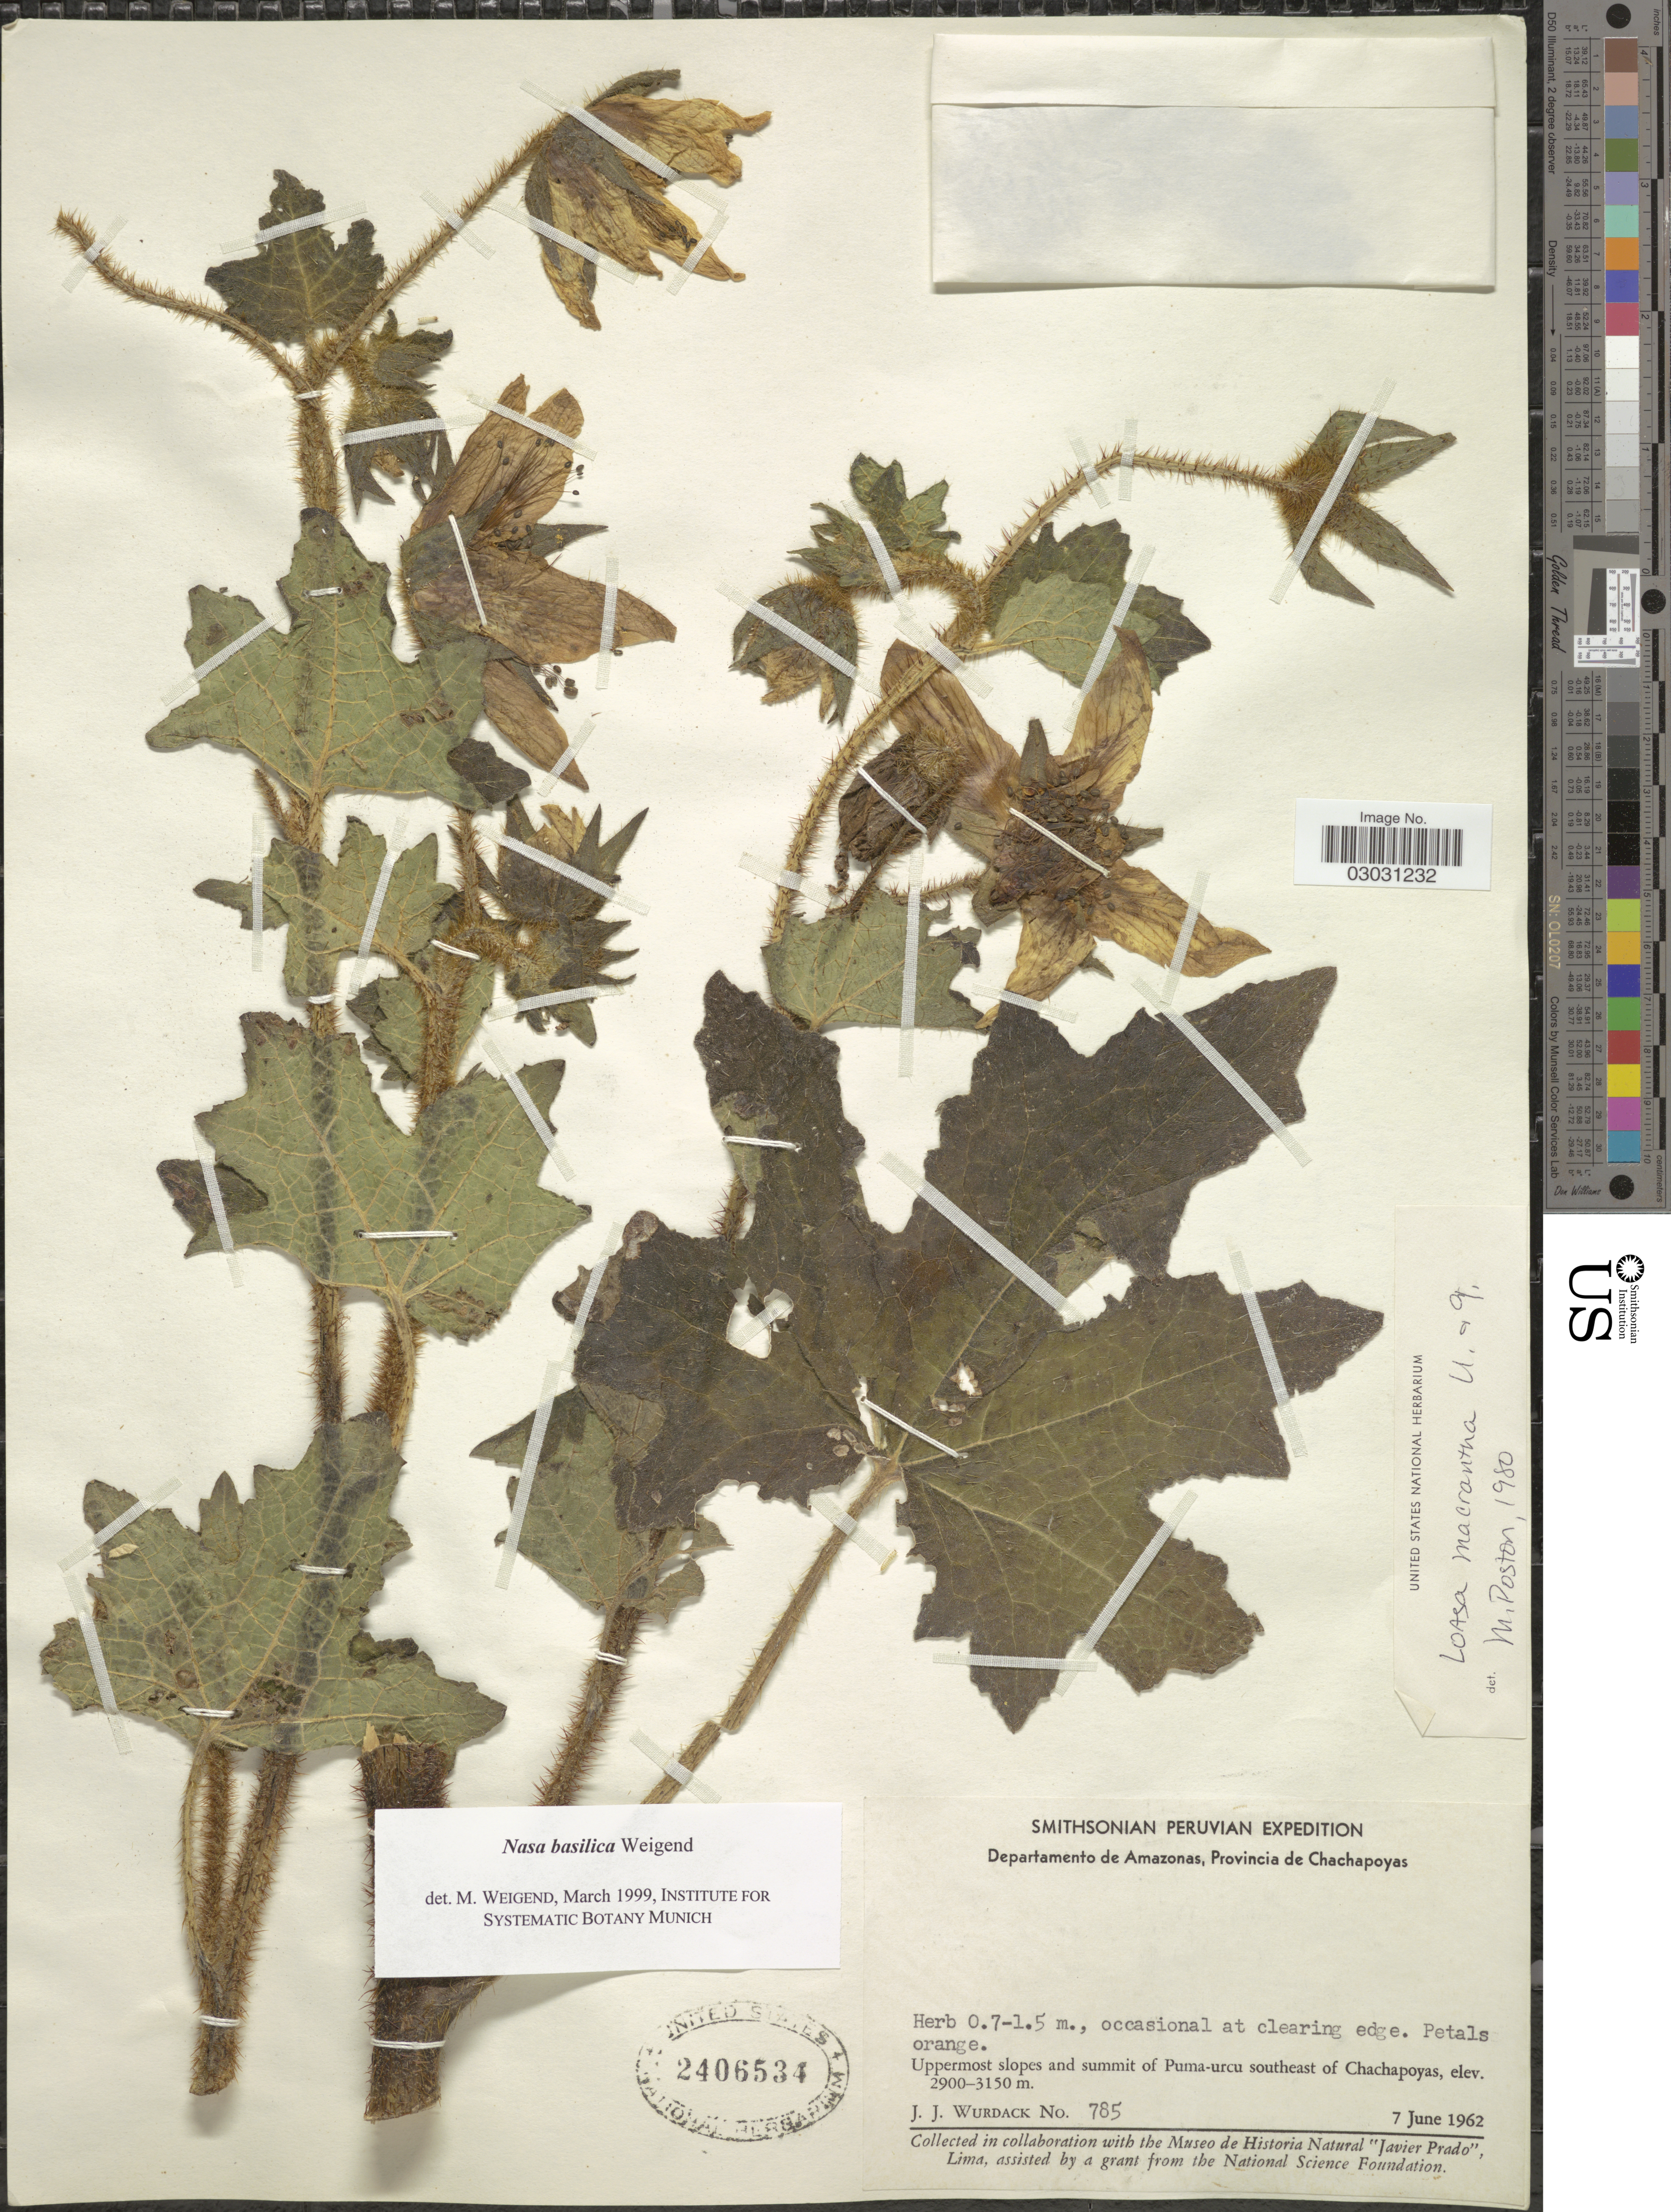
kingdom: Plantae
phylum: Tracheophyta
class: Magnoliopsida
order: Cornales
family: Loasaceae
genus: Nasa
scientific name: Nasa basilica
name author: T. Henning & Weigend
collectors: J. J. Wurdack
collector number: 785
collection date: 1962-06-07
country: Peru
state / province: Amazonas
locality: Departamento de Amazonas, Provincia de Chachapoyas, Uppermost slopes and summit of Puma-urcu southeast of Chachapoyas.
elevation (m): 2900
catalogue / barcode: US 2406534